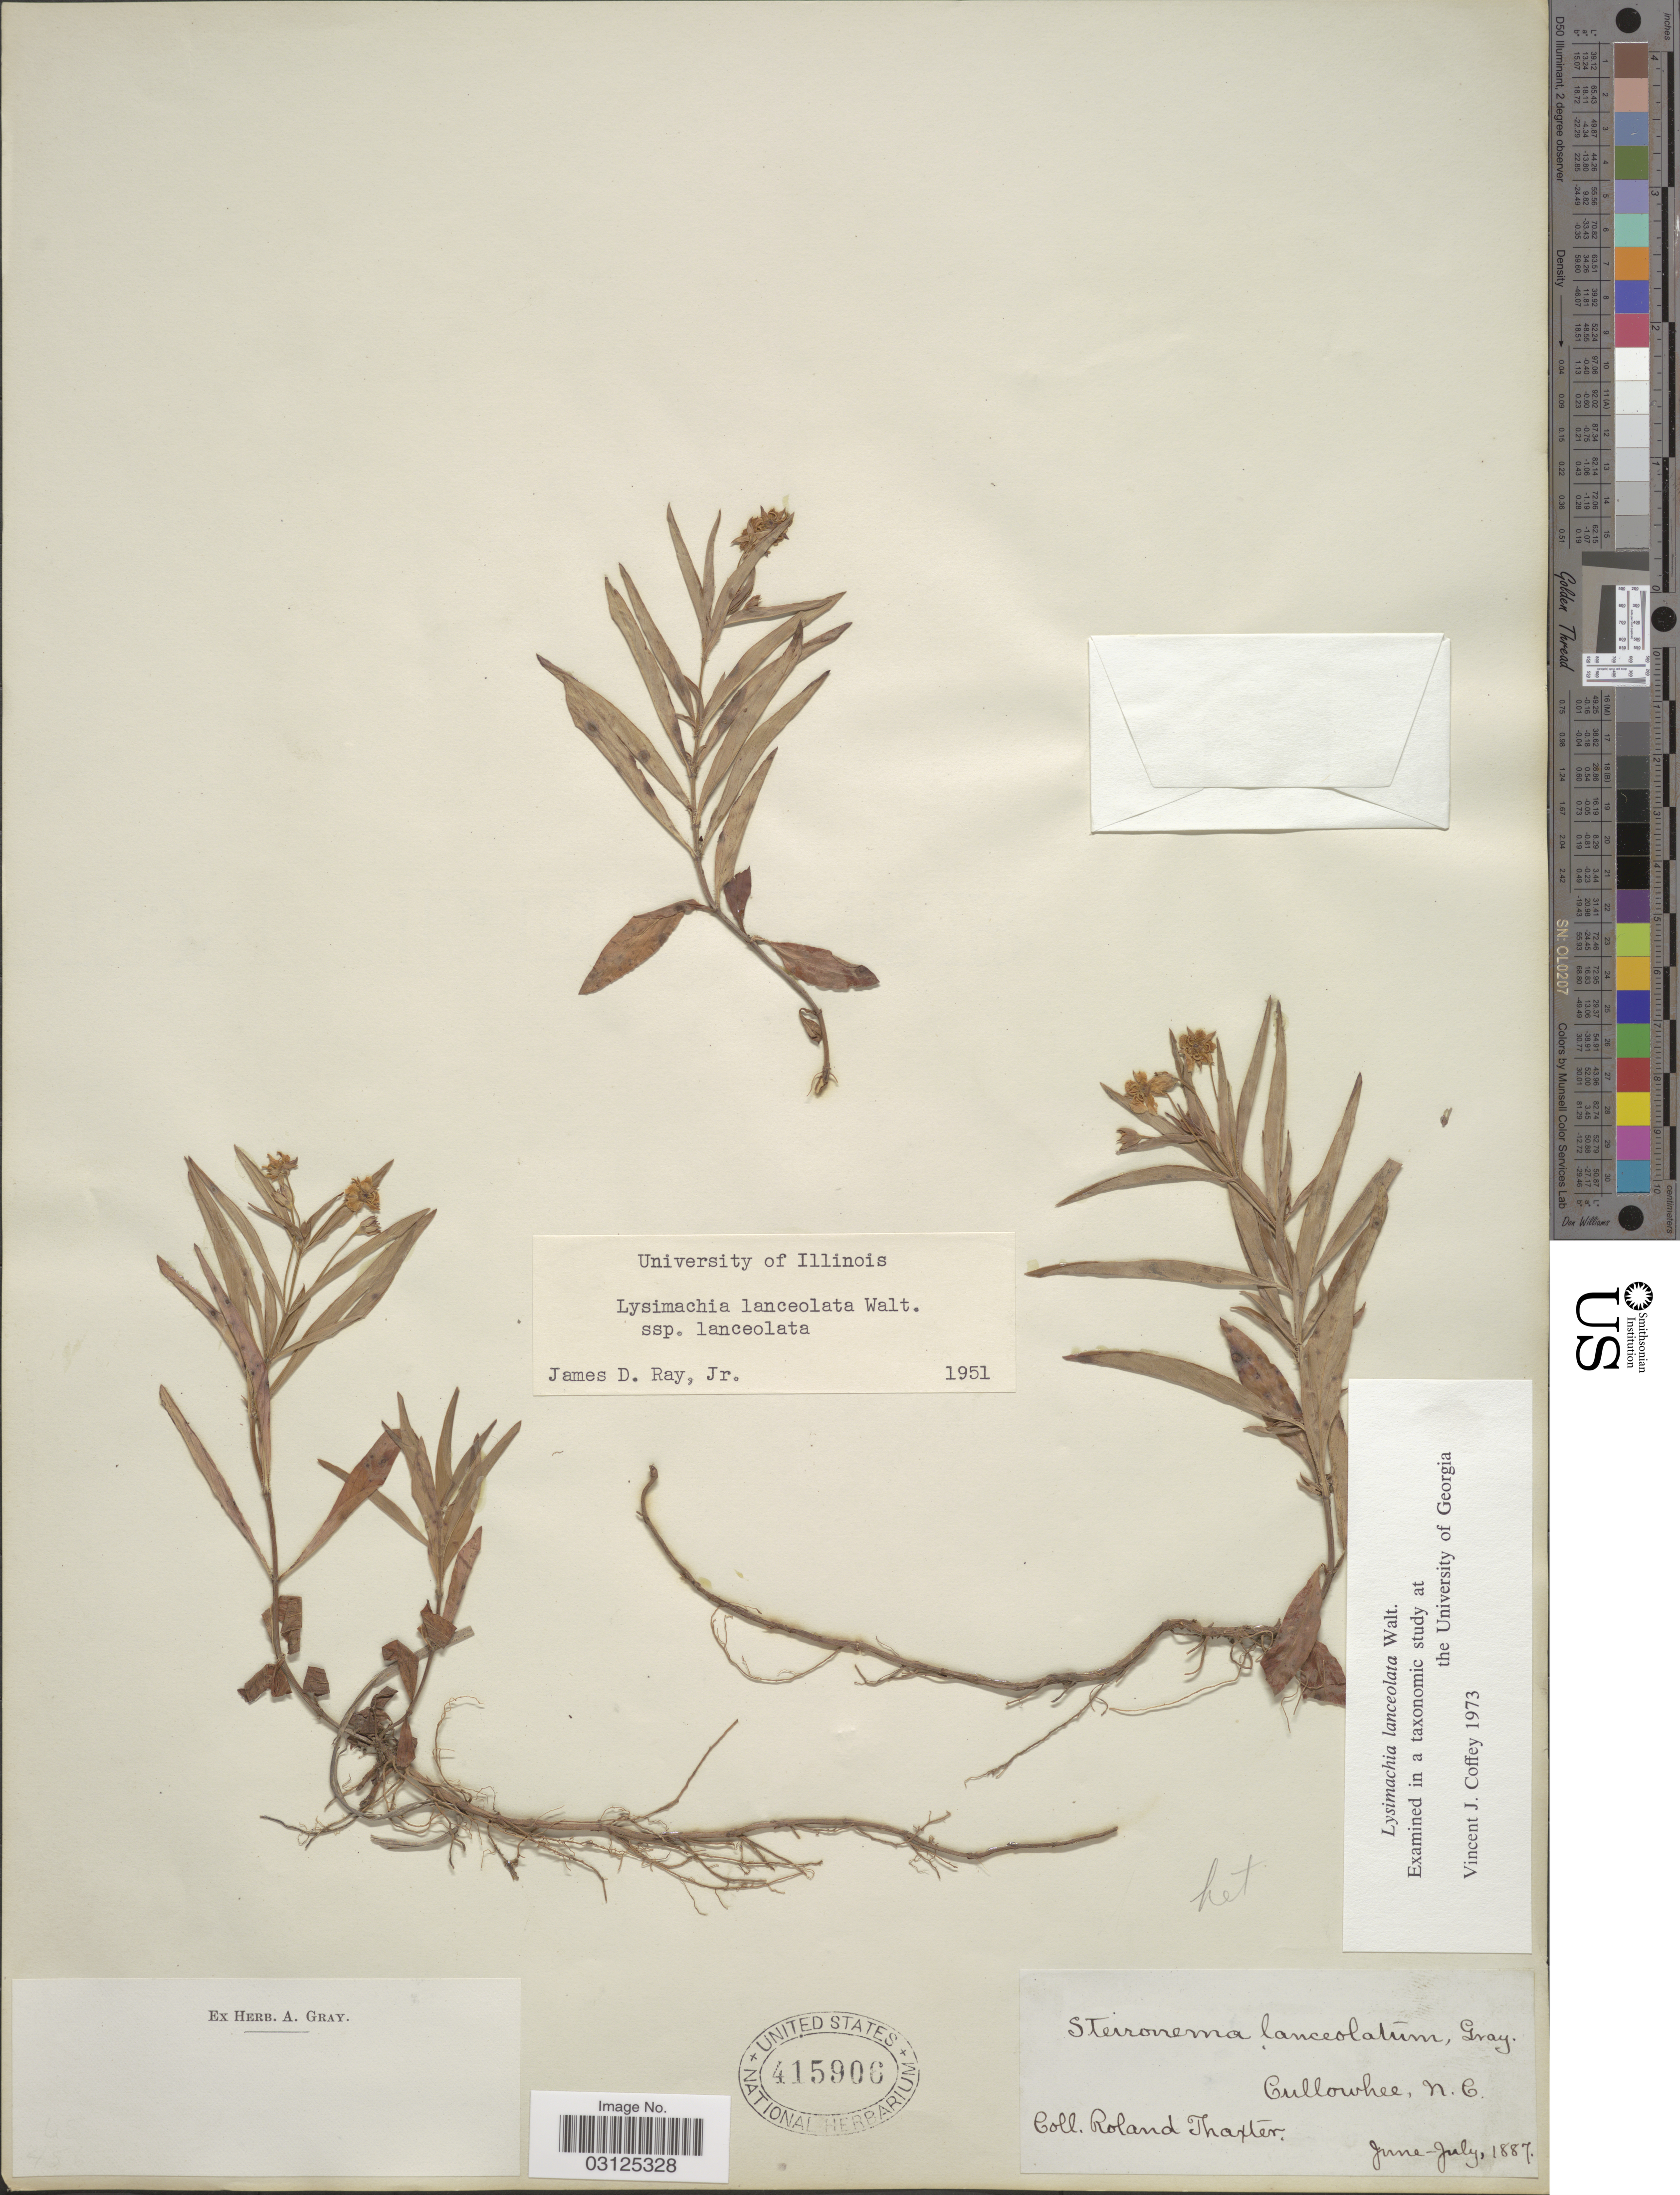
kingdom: Plantae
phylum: Tracheophyta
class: Magnoliopsida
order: Ericales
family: Primulaceae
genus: Steironema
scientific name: Steironema lanceolatum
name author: (Walter) A. Gray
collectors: R. Thaxter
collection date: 1887-06/1887-07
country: United States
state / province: North Carolina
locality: Cullowhee.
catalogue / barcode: US 415906